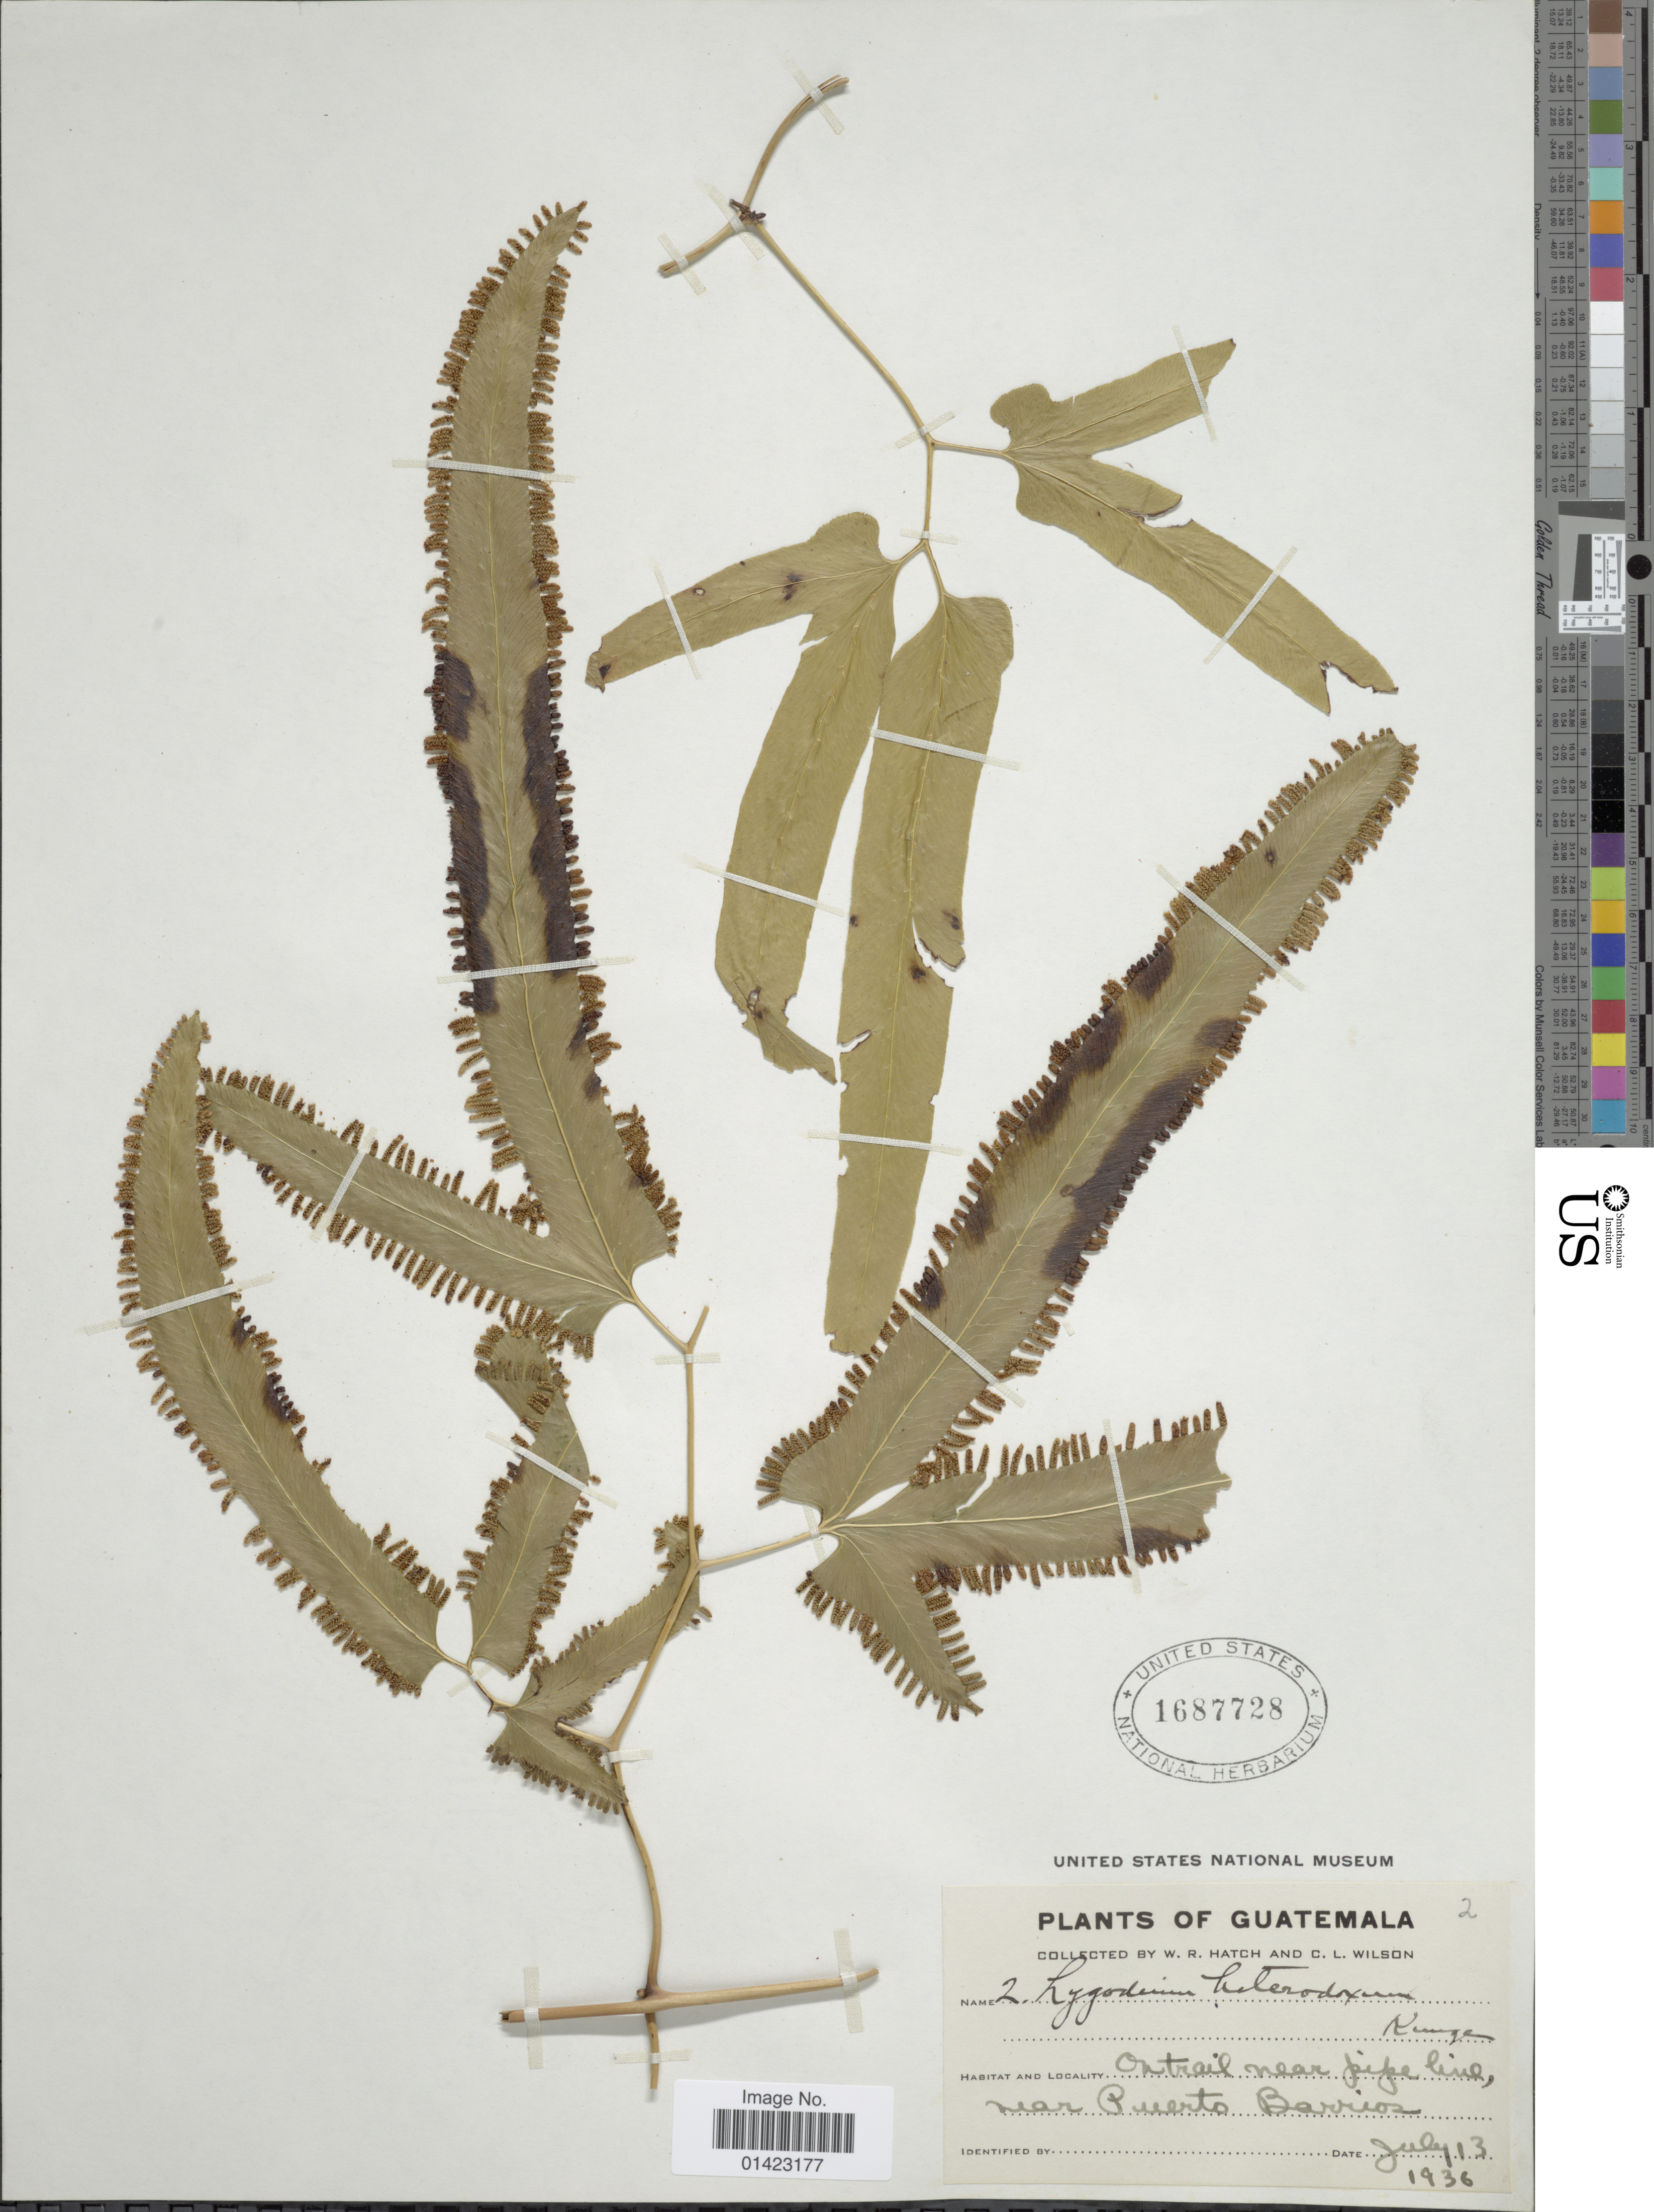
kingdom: Plantae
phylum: Tracheophyta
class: Polypodiopsida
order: Schizaeales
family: Lygodiaceae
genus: Lygodium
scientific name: Lygodium heterodoxum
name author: Kunze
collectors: W. Hatch & C. L. Wilson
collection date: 1936-07-13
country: Guatemala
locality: On trail near pipe line near Puerto Barrios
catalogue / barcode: US 1687728